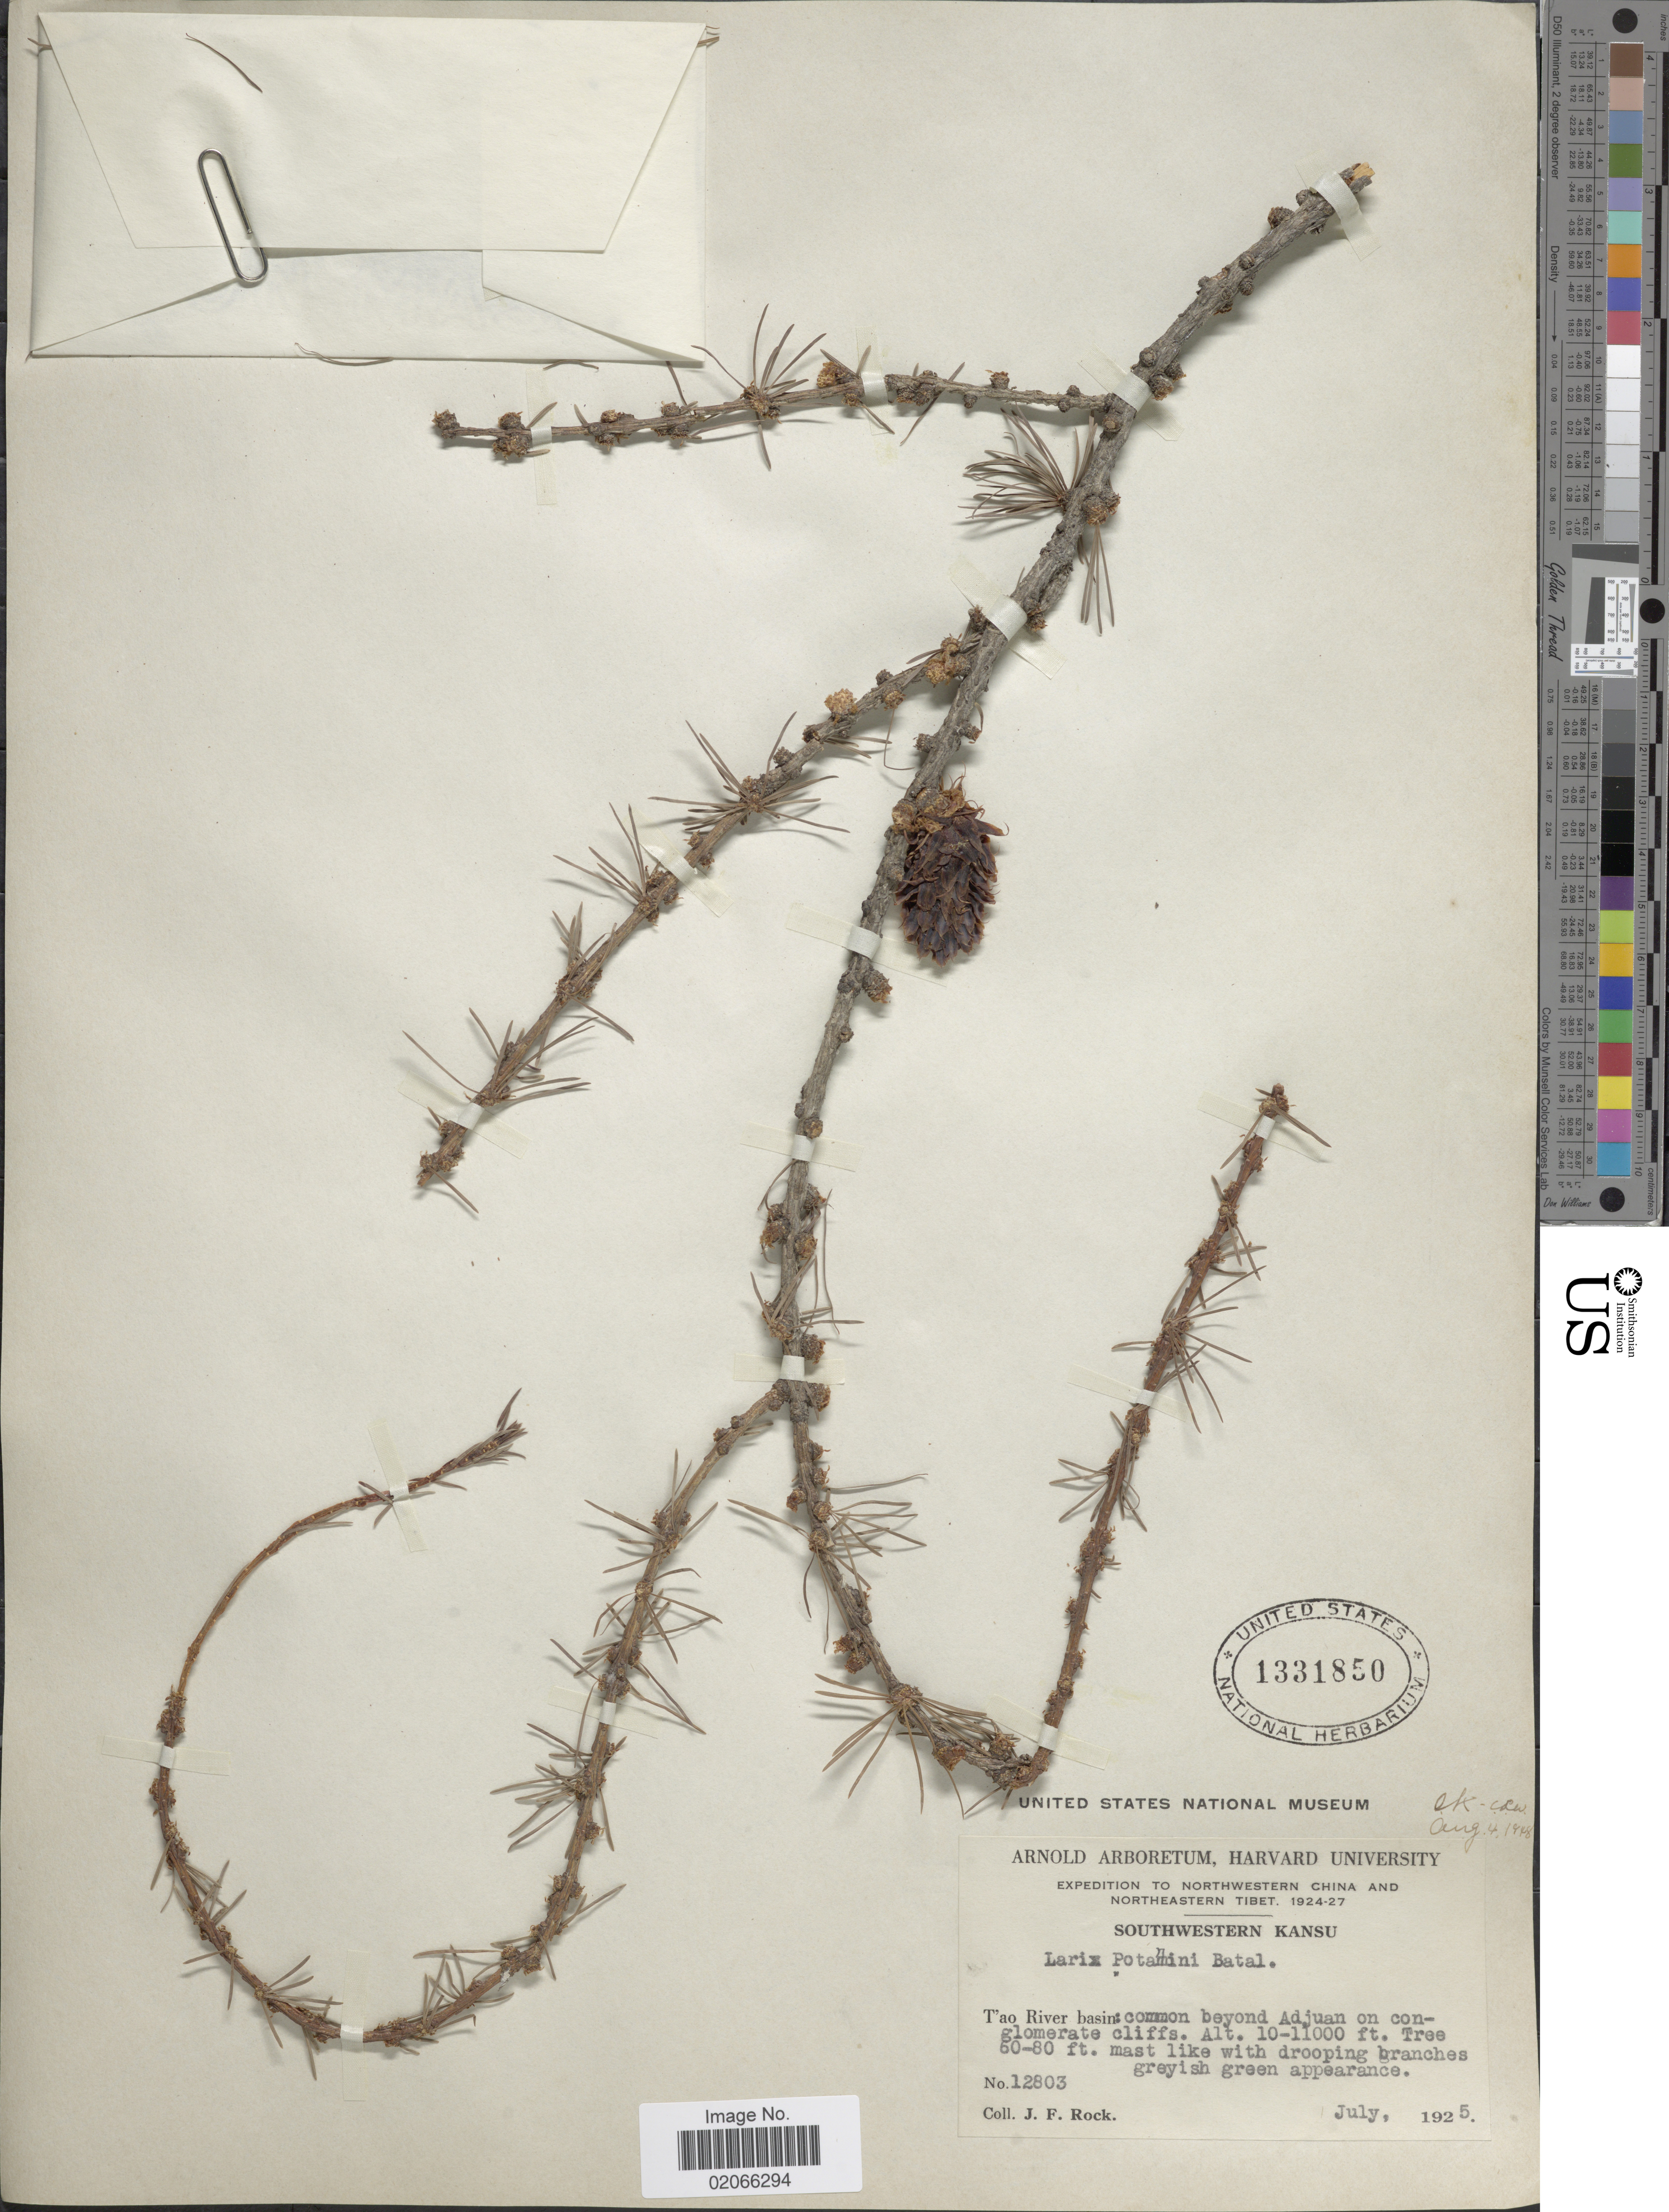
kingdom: Plantae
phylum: Tracheophyta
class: Pinopsida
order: Pinales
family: Pinaceae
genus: Larix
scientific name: Larix potaninii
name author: Batalin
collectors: J. Rock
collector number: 12803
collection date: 1925-07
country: China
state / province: Gansu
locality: Northwestern China and Northeastern China, Southwestern Kansu, T'ao River basin: common beyond Ajuan on conglomerate cliffs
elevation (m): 3048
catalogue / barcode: US 1331850